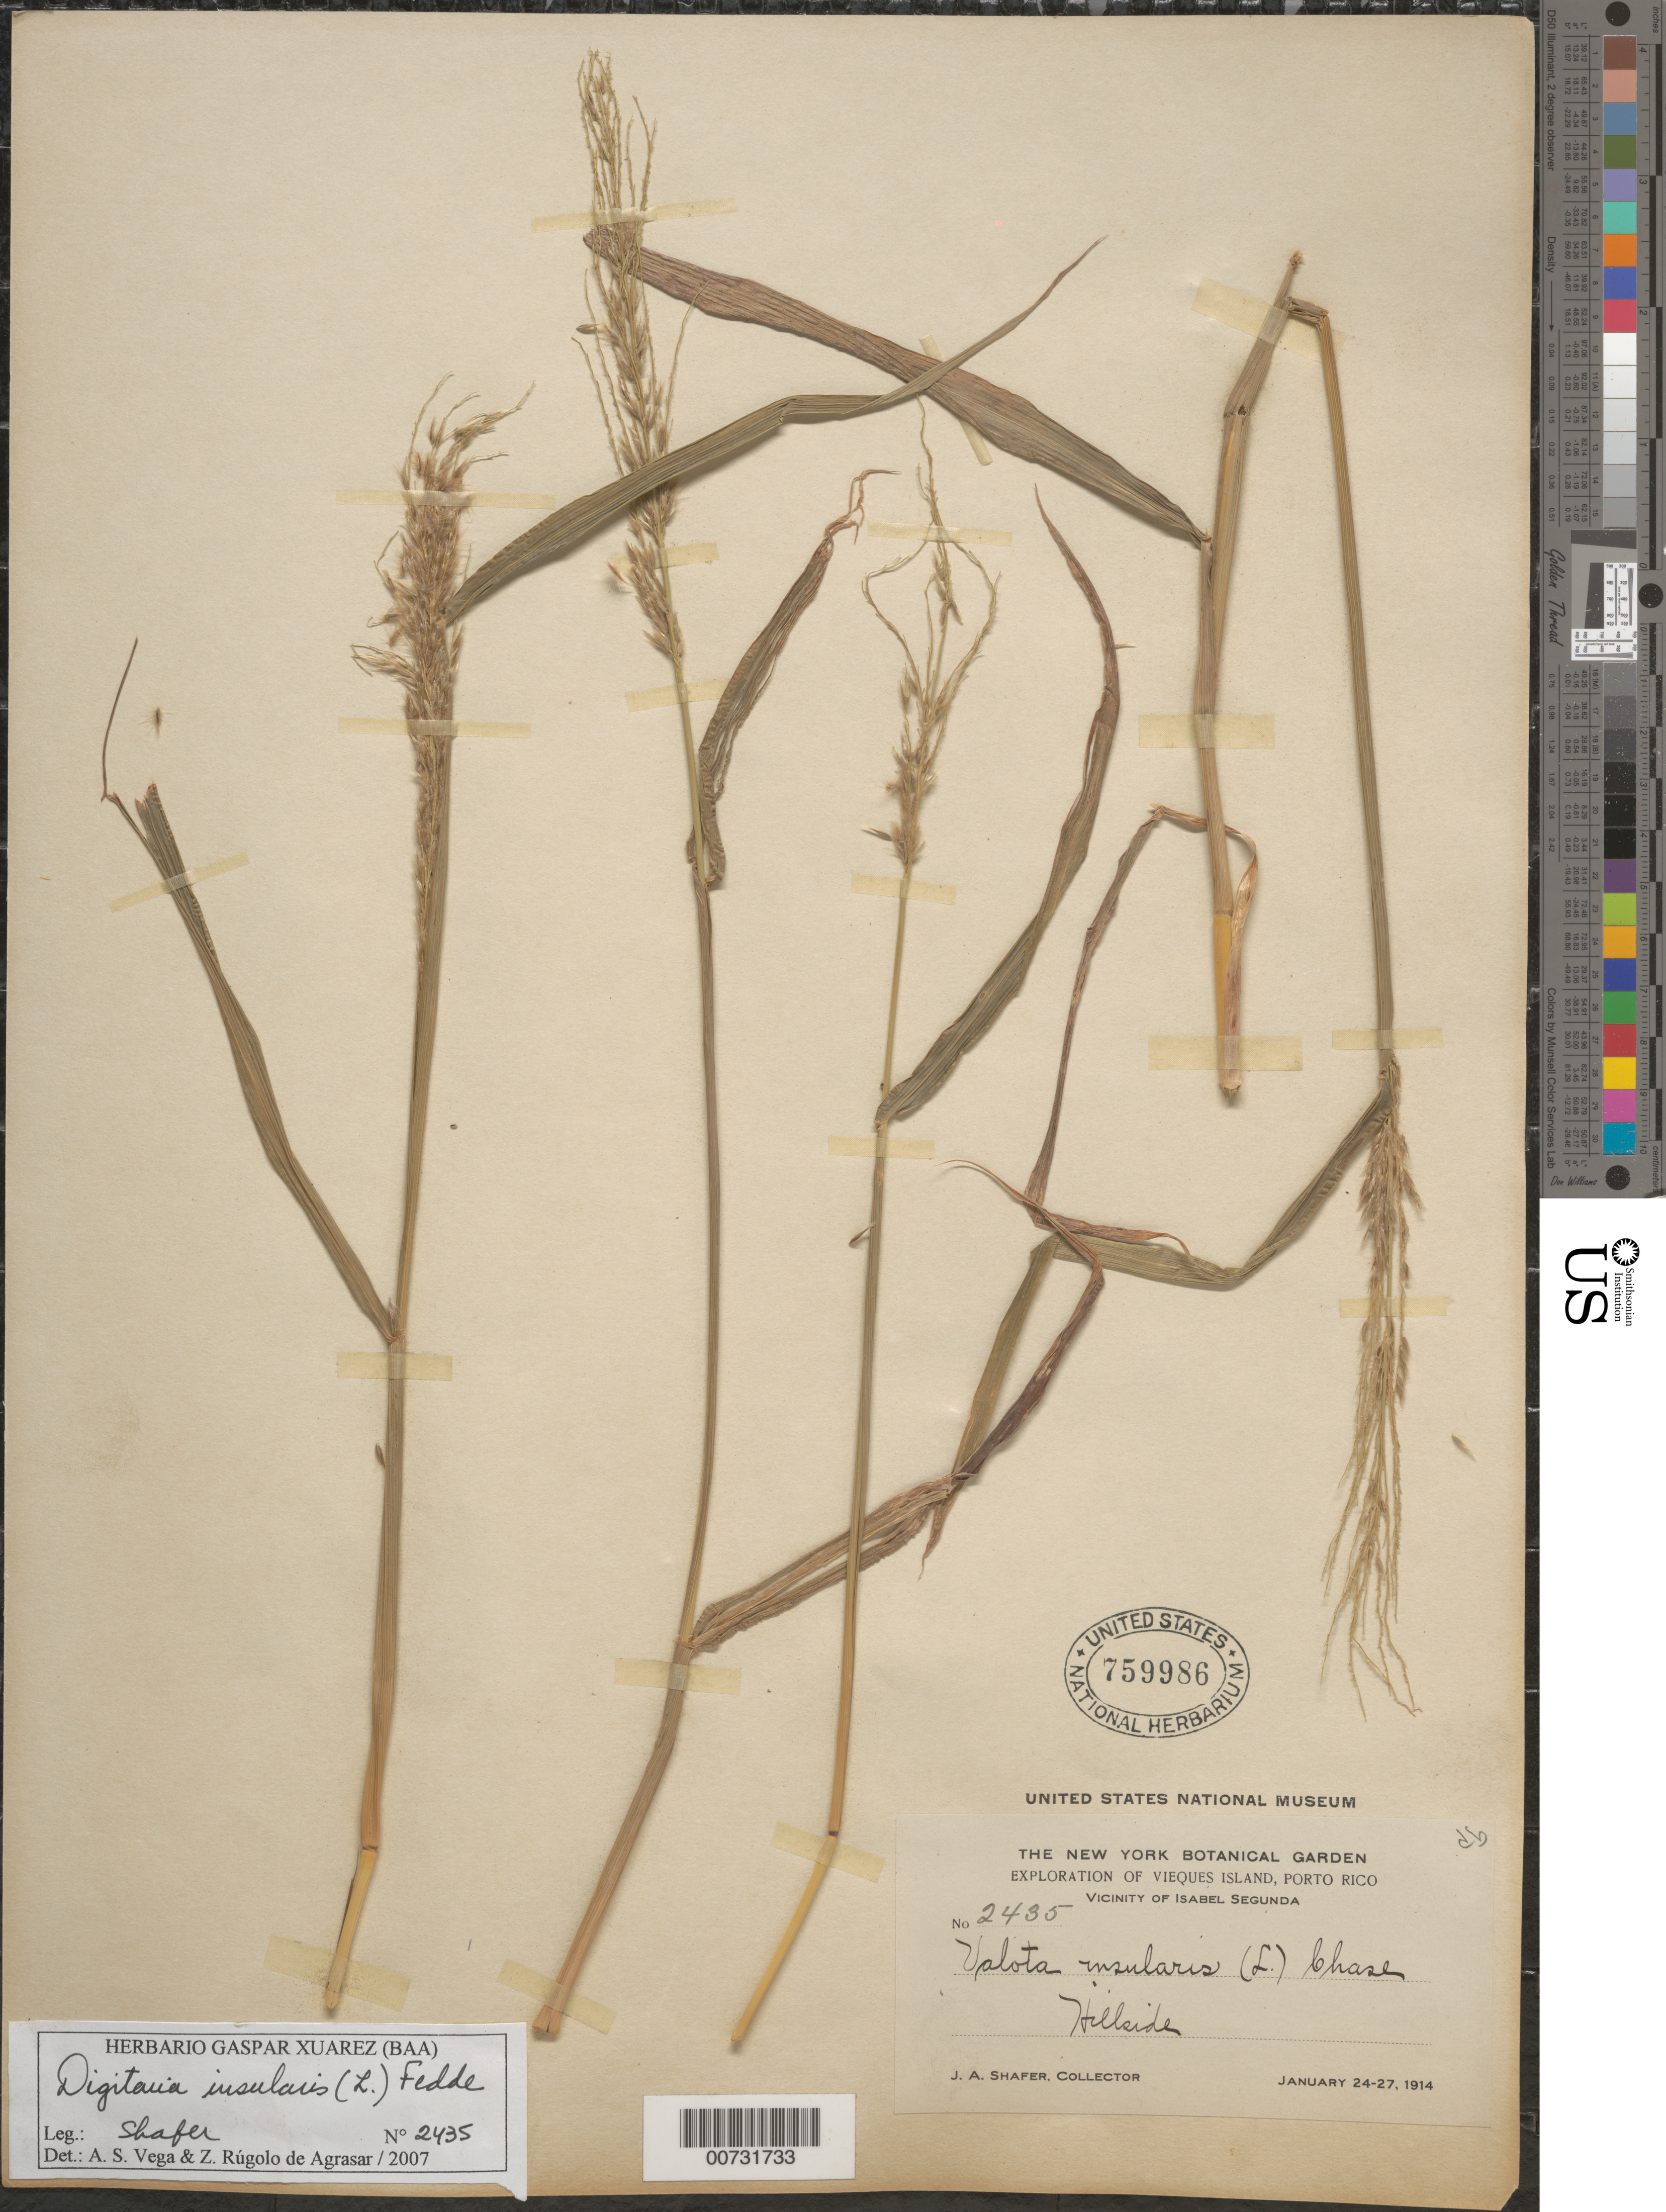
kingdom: Plantae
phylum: Tracheophyta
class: Liliopsida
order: Poales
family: Poaceae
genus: Digitaria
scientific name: Digitaria insularis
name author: (L.) Mez ex Ekman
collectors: J. A. Shafer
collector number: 2435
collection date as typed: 24 Jan 1914 to 27 Jan 1914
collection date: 1914-01-24/1914-01-27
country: Puerto Rico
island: Vieques I.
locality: Isabel Segunda, vic of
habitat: Hillside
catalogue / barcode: US 759986